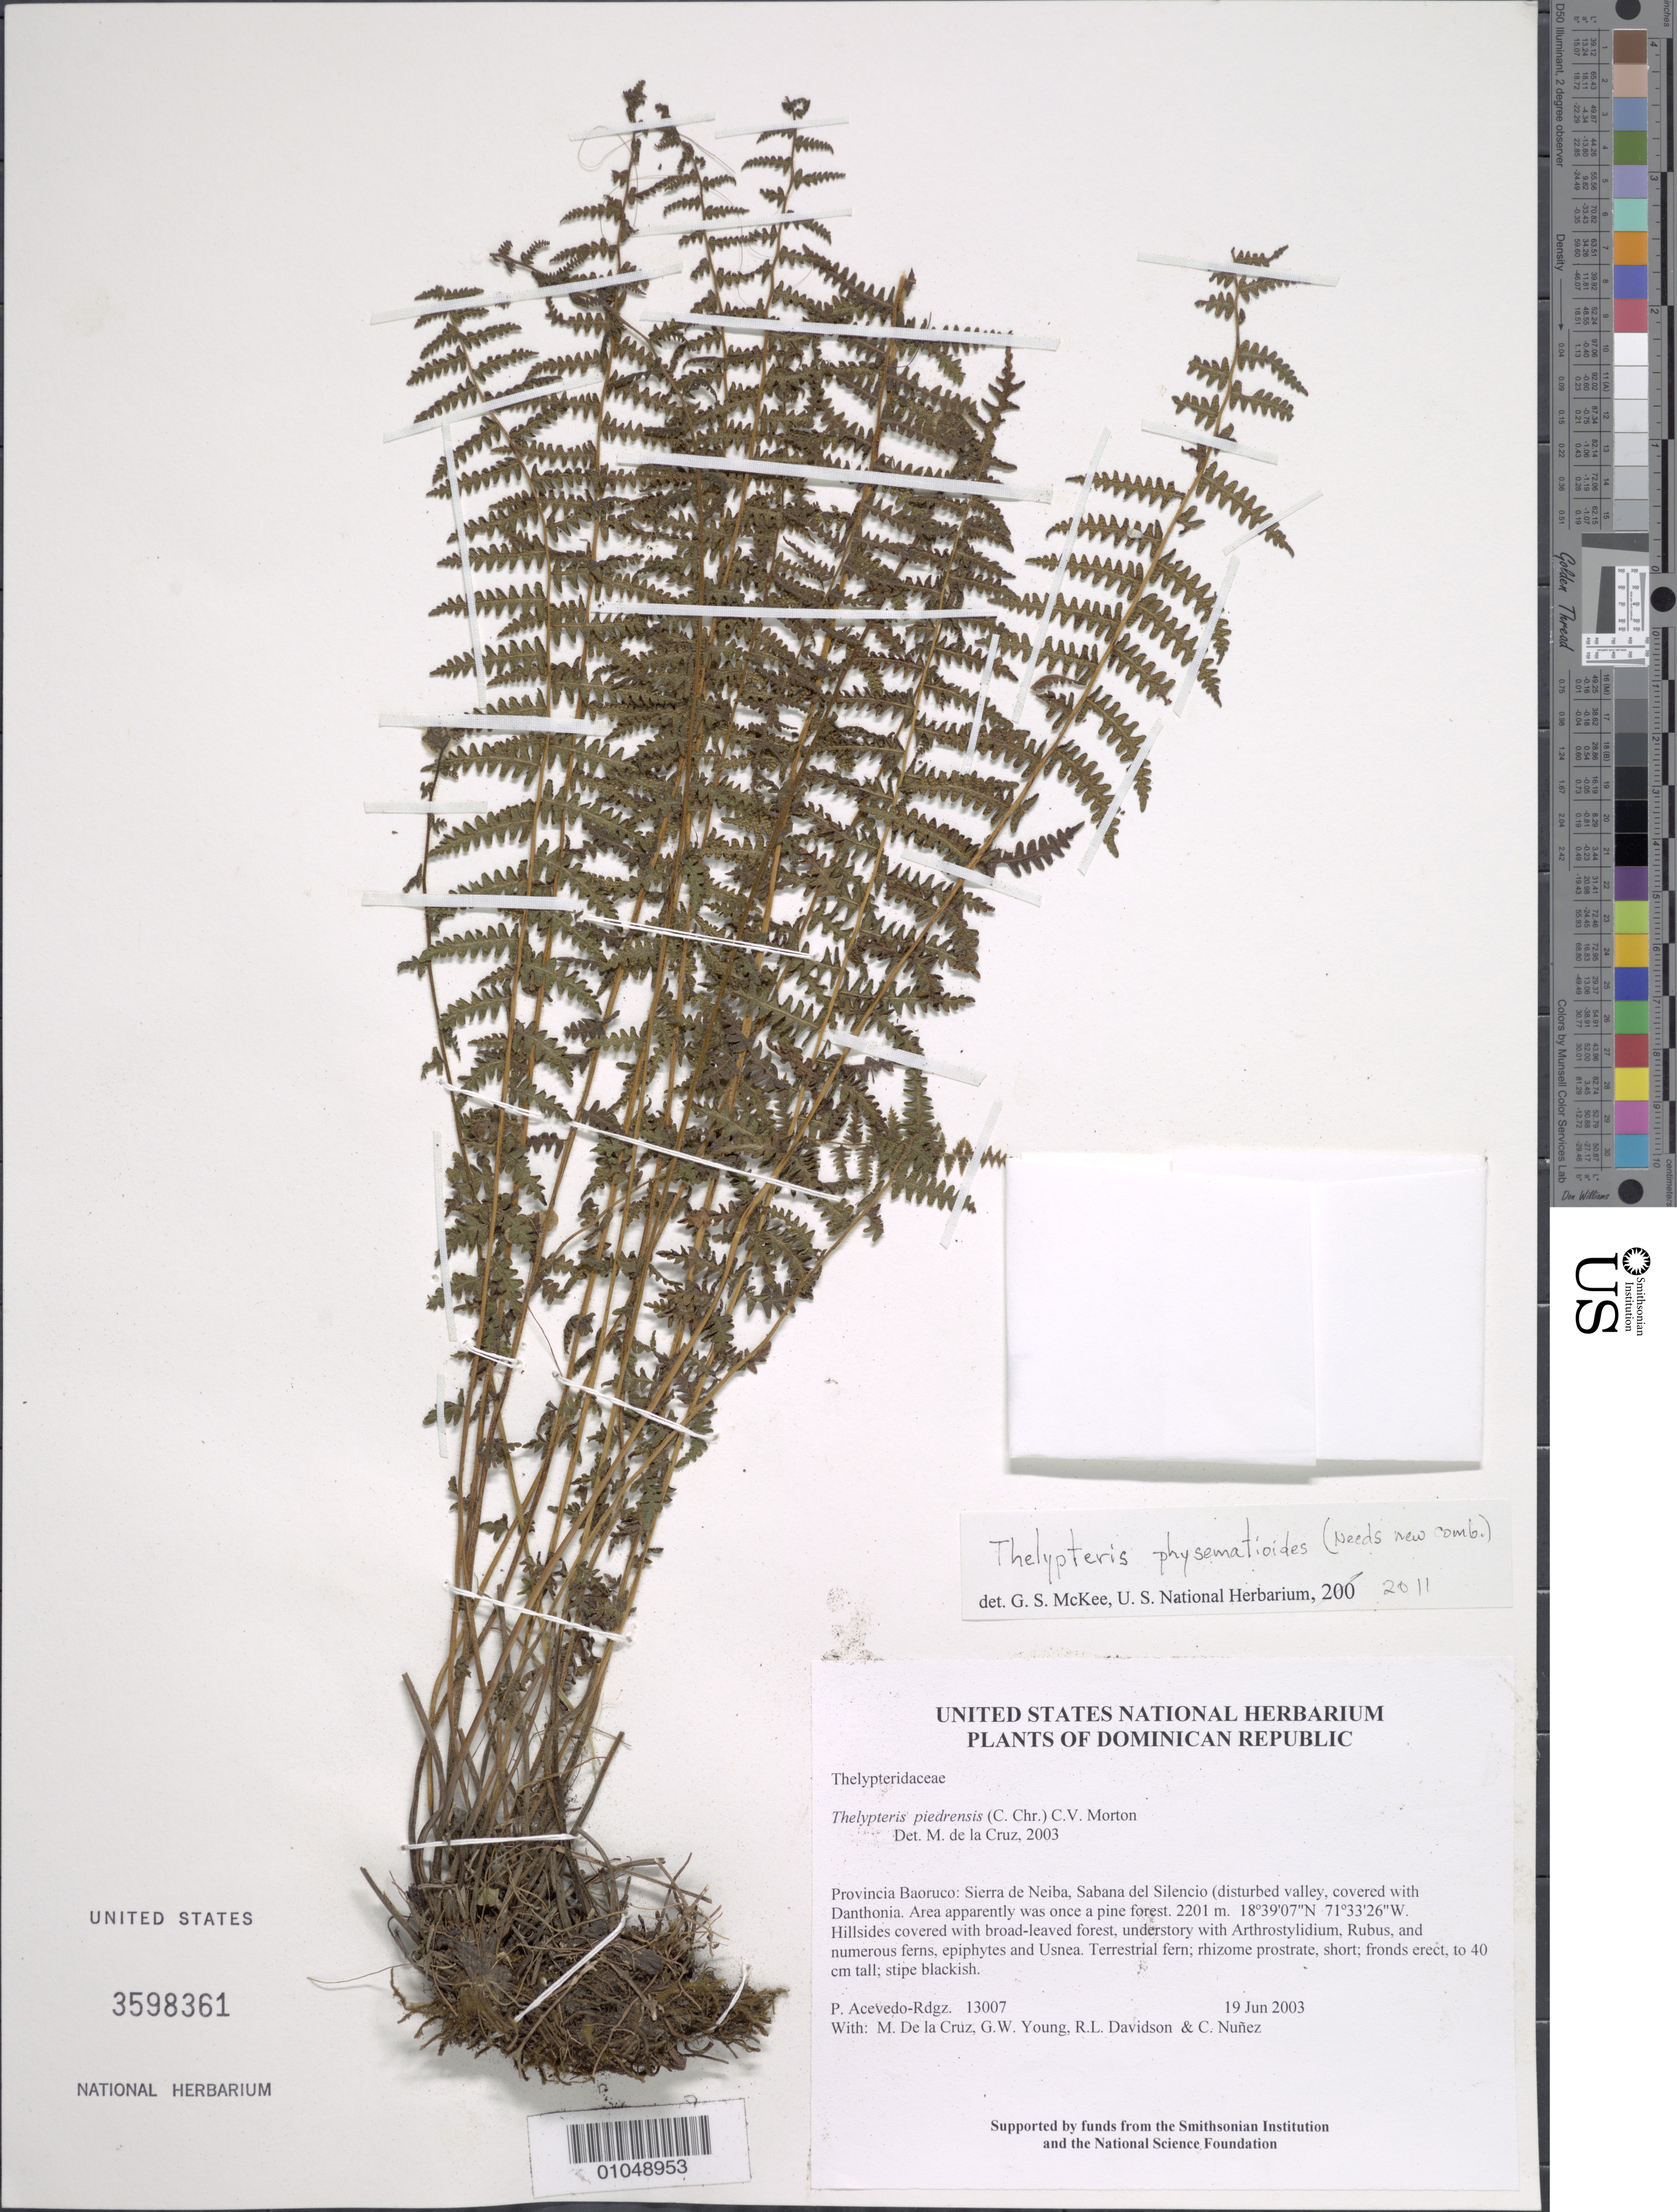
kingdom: Plantae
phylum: Tracheophyta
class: Polypodiopsida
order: Polypodiales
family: Thelypteridaceae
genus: Amauropelta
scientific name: Amauropelta physematioides (Kuhn & C. Chr.) comb. nov., ined 2015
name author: (Kuhn & C. Chr.)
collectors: P. Acevedo-Rodr., M. de la Cruz, J. Rawlins, G. Young, R. Davidson & C. Nunez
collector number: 13007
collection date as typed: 19 Jun 2003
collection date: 2003-06-19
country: Dominican Republic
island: Hispaniola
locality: Provincia Baoruco: Sierra de Neiba, Sabana del Silencio (disturbed valley, covered with Danthonia. Area apparently was once a pine forest.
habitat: Hillsides covered with broad-leaved forest, understory with Arthrostylidium, Rubus, and numerous ferns, epiphytes and Usnea.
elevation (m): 2201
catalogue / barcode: US 3598361